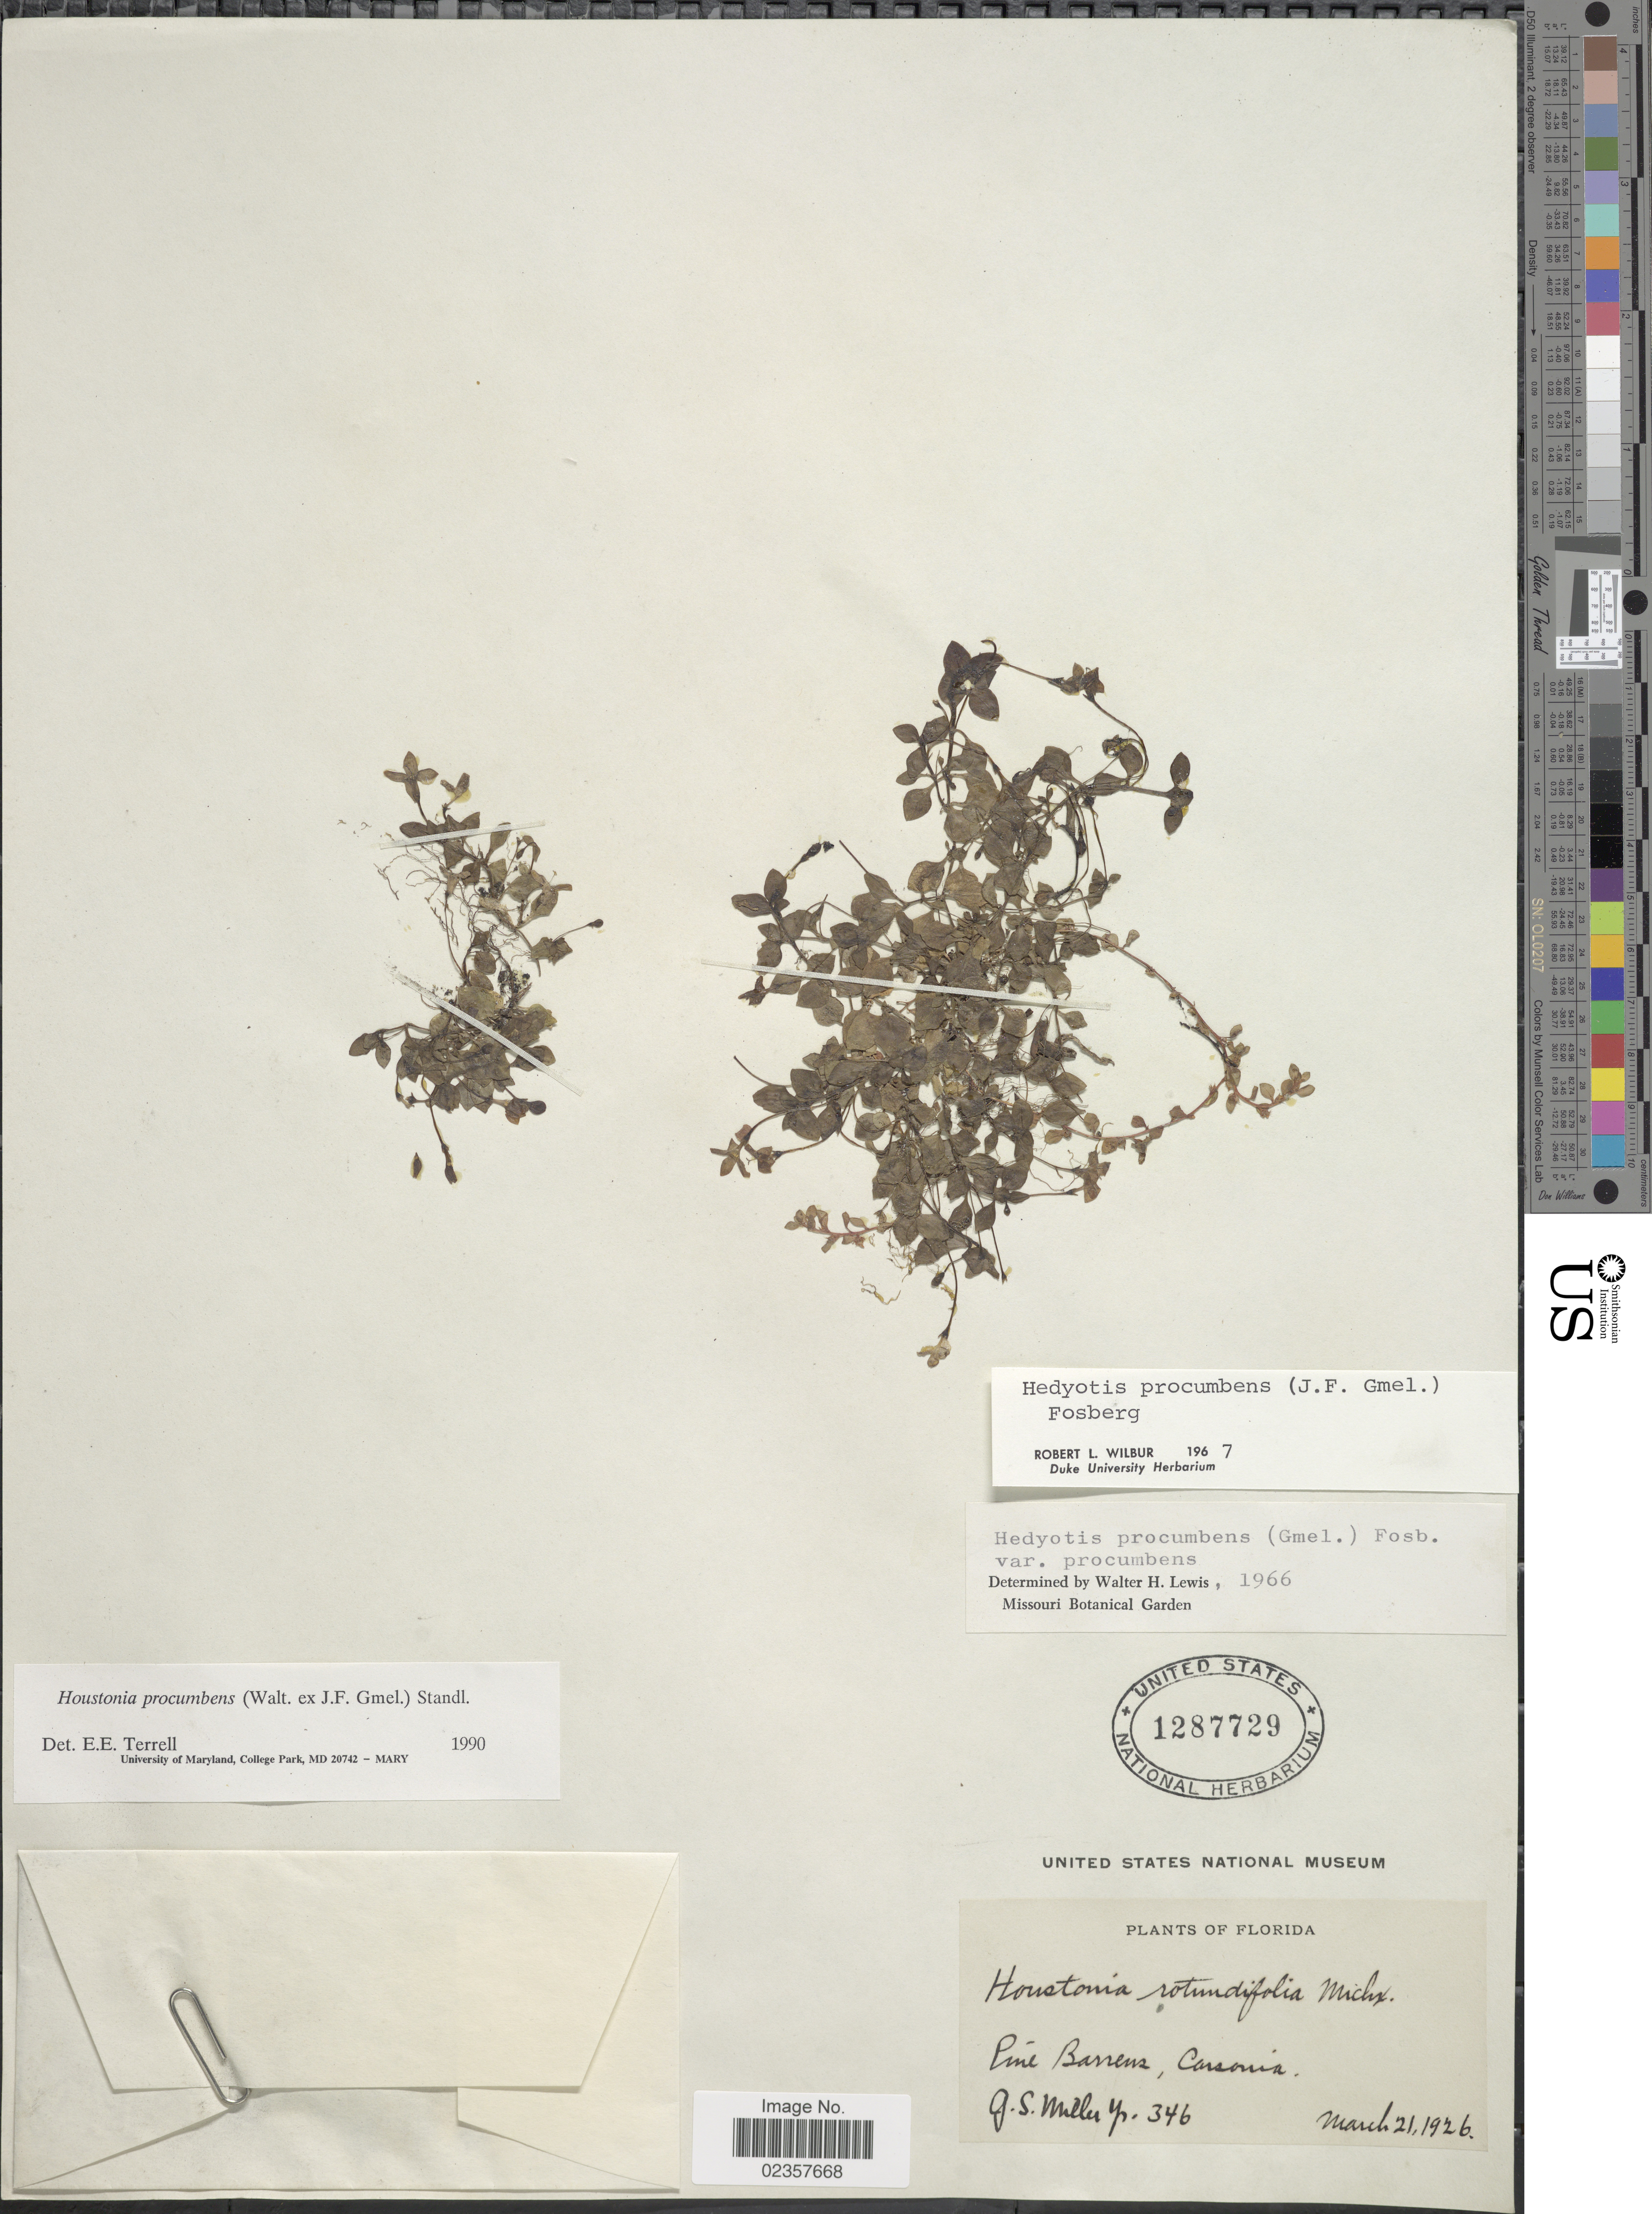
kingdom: Plantae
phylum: Tracheophyta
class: Magnoliopsida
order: Gentianales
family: Rubiaceae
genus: Houstonia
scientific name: Houstonia procumbens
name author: (Walter ex J.F. Gmel.) Standl.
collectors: G. S. Miller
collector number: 346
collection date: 1926-03-21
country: United States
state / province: Florida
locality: Pine Barrens, Carsonia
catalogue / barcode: US 1287729